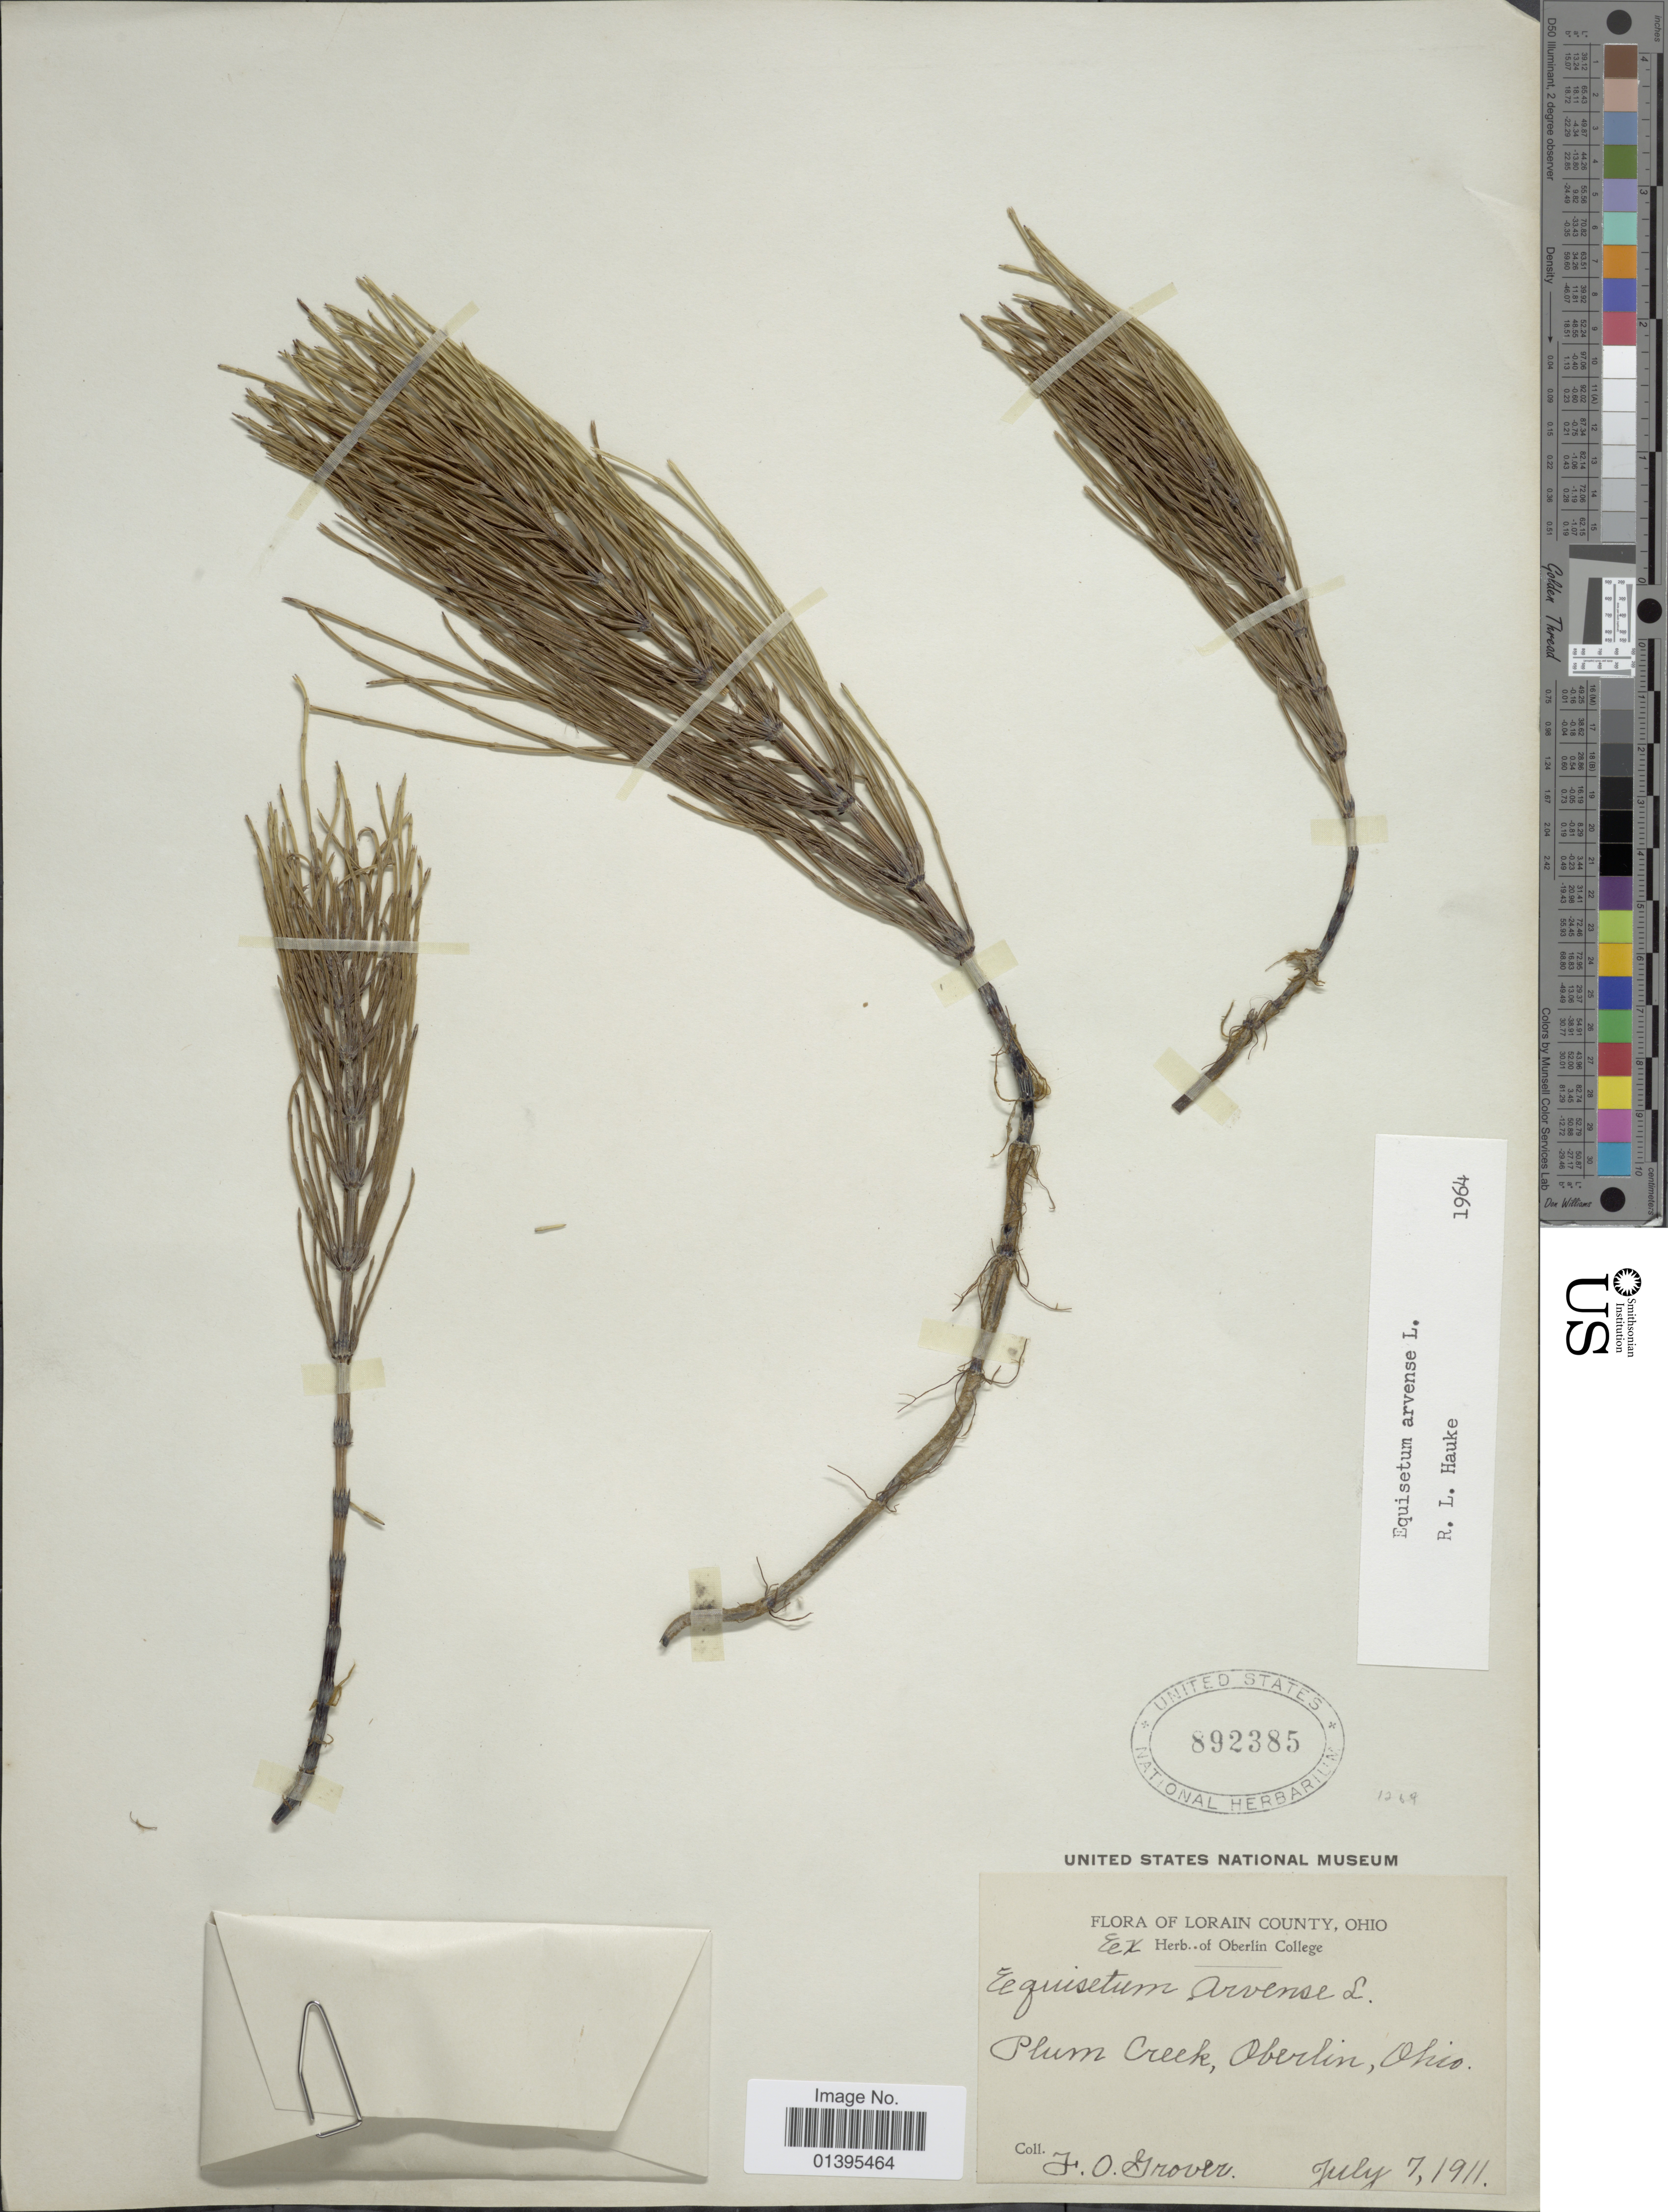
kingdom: Plantae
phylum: Tracheophyta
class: Polypodiopsida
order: Equisetales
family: Equisetaceae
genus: Equisetum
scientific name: Equisetum arvense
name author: L.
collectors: F. Grover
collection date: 1911-07-07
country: United States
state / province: Ohio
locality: Lorain County, Plum Creek, Oberlin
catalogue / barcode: US 892385